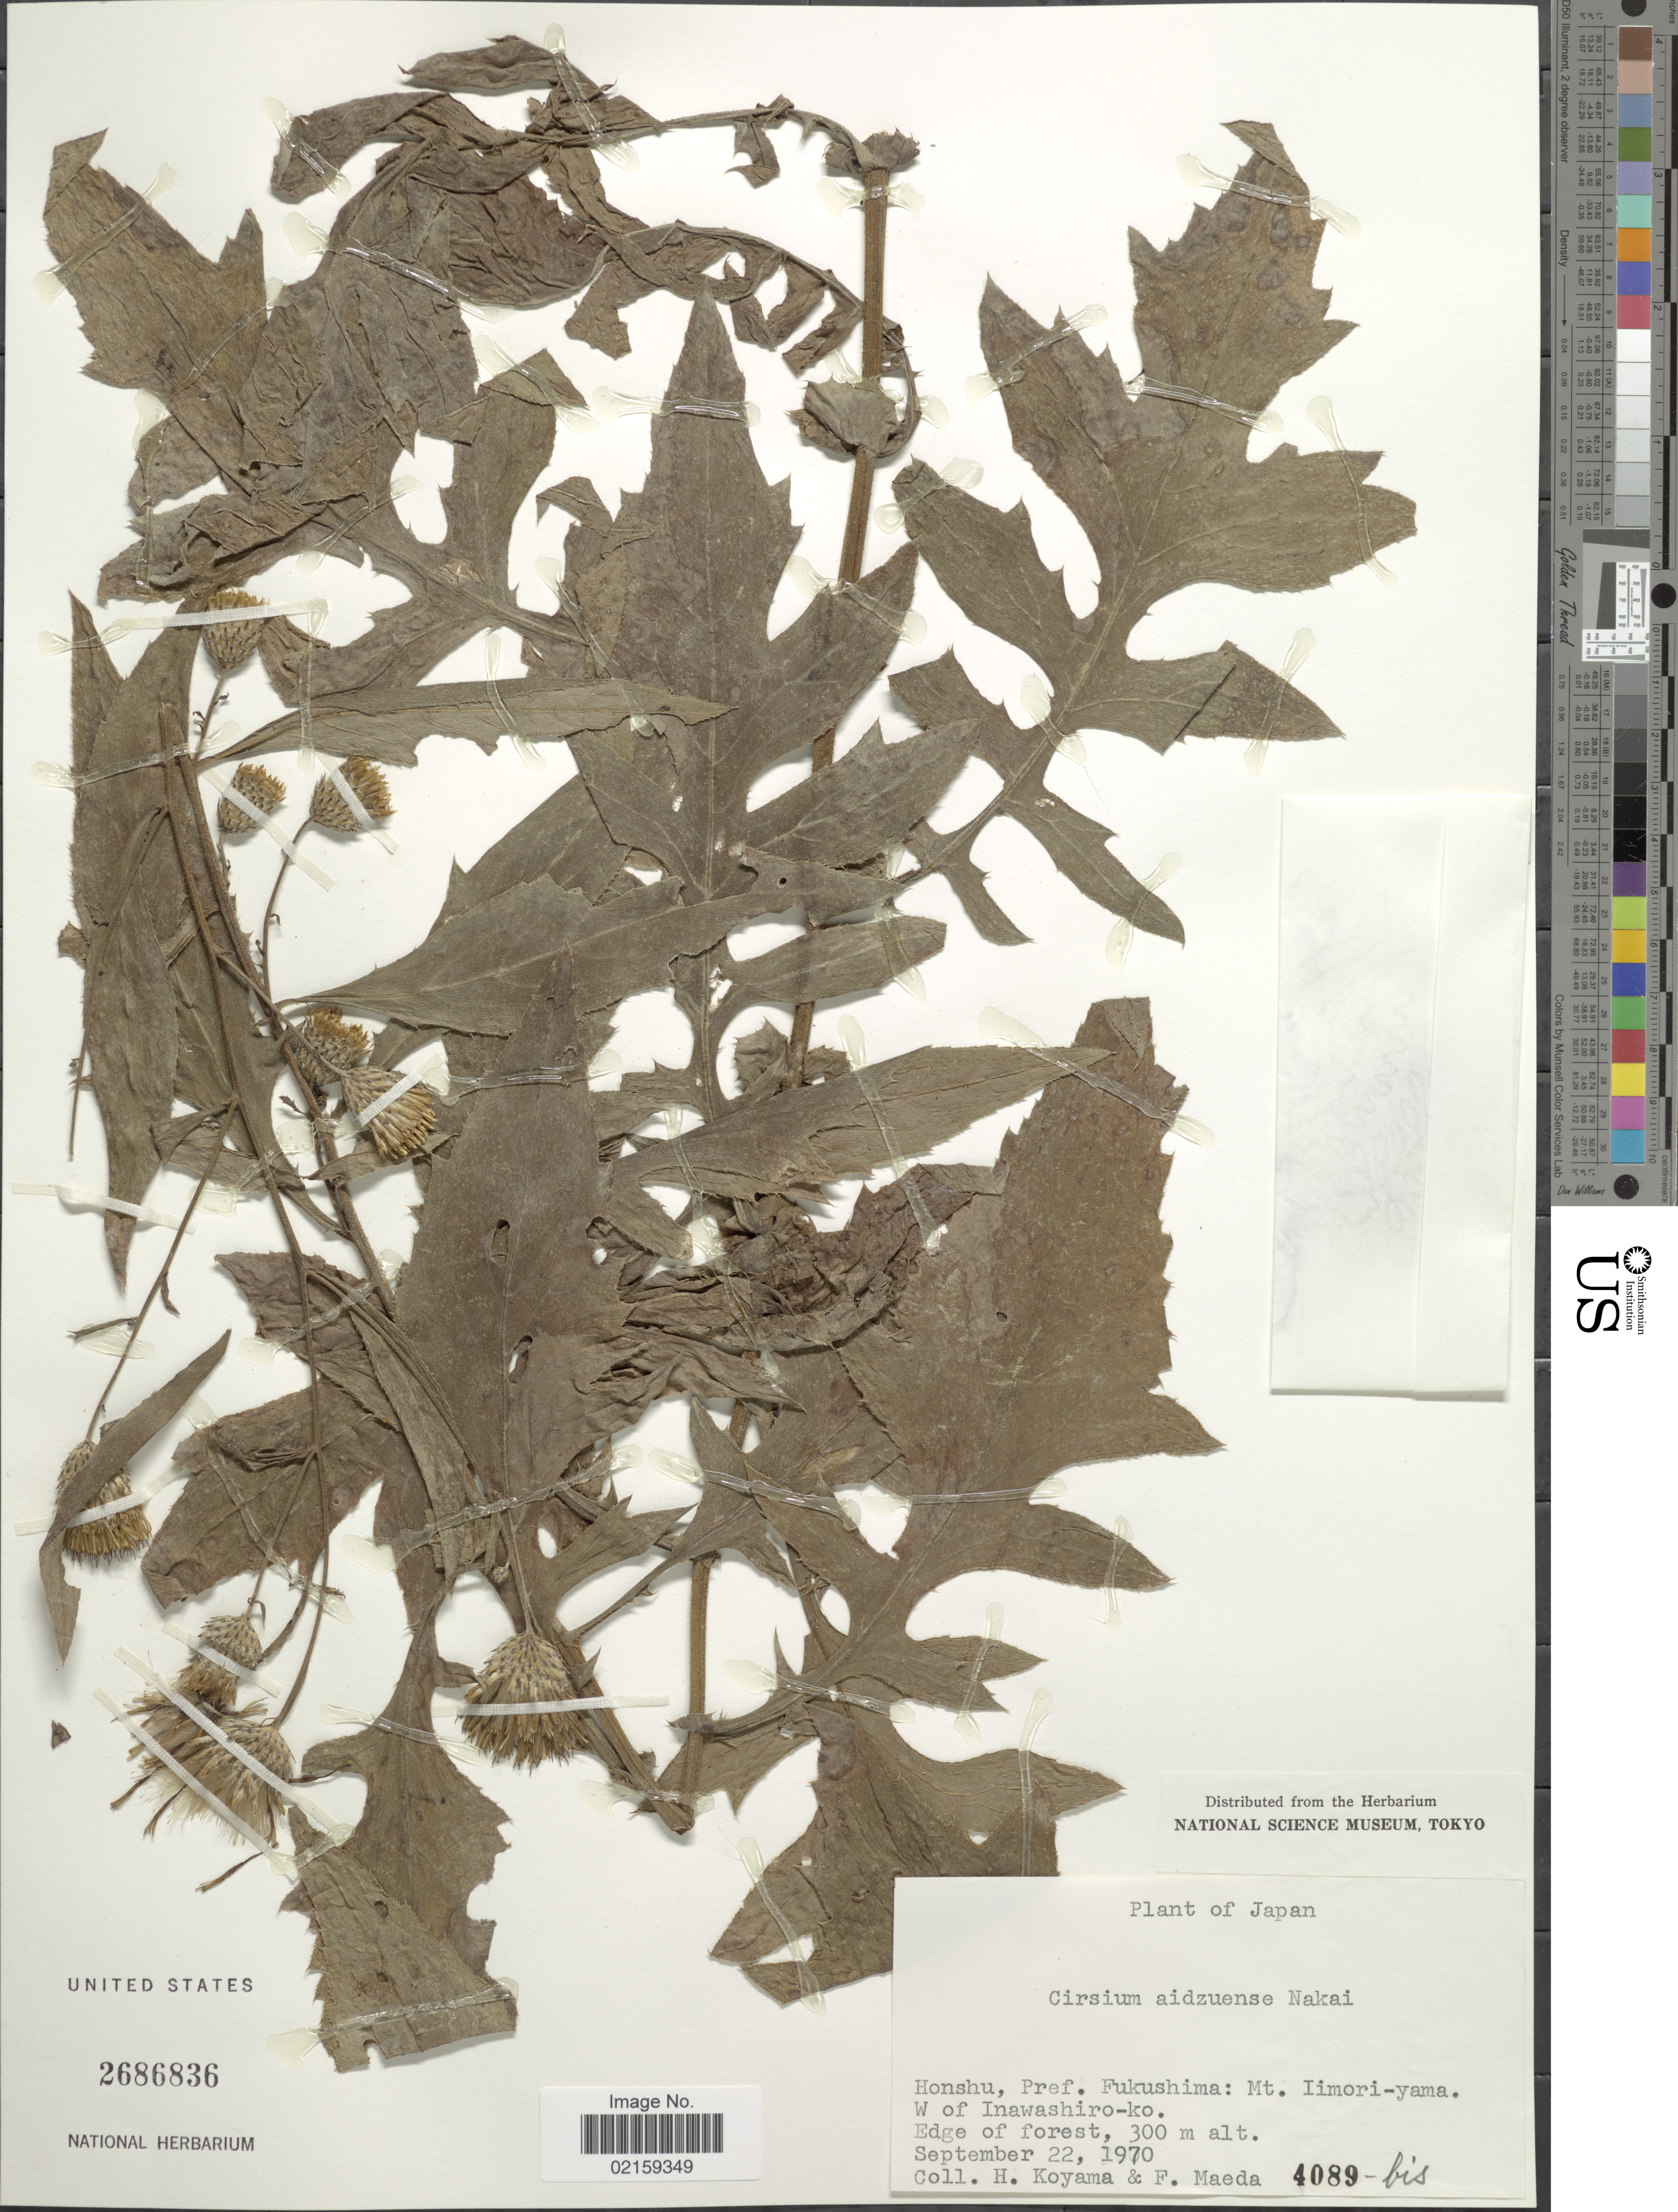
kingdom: Plantae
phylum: Tracheophyta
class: Magnoliopsida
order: Asterales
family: Asteraceae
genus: Cirsium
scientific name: Cirsium aidzuense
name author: Nakai ex Kitam.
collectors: H. Koyama & F. Maeda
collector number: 4089-bis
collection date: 1970-09-22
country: Japan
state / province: Hukusima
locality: Honshu, Pref. Fukushima: Mt. Iimori-yama, W of Inawashiro-ko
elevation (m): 300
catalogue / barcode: US 2686836